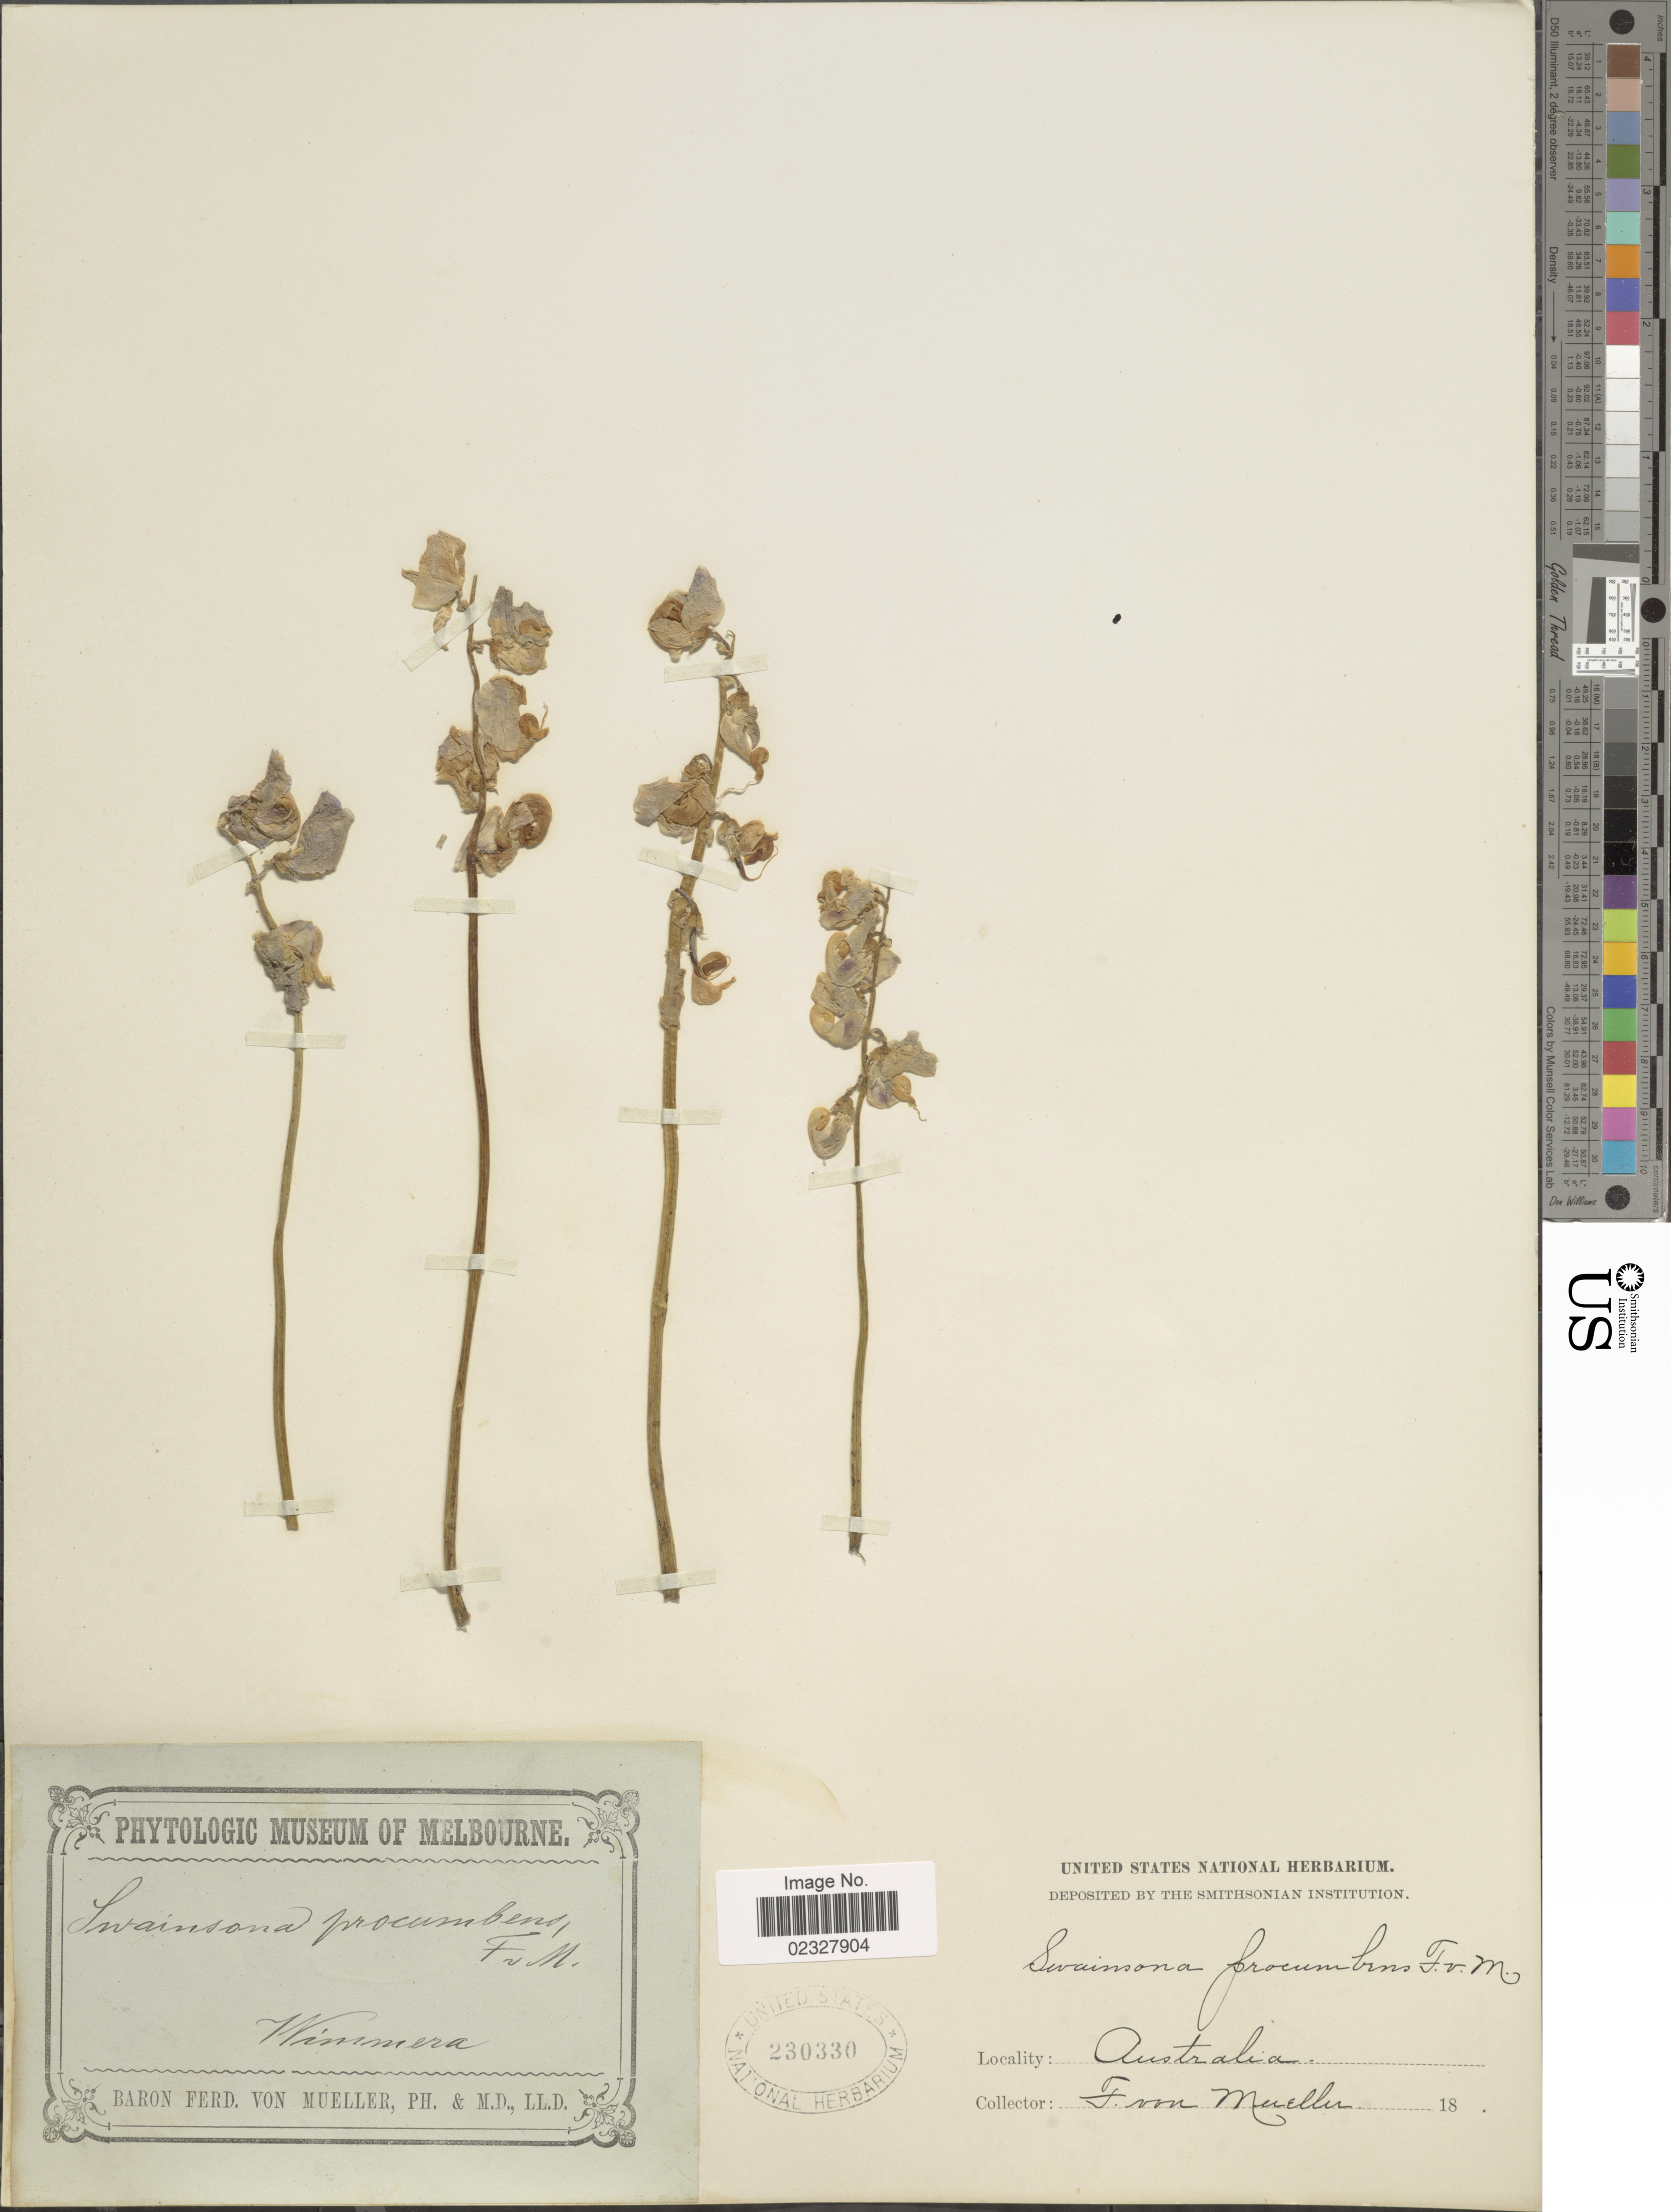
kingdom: Plantae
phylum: Tracheophyta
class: Magnoliopsida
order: Fabales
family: Fabaceae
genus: Swainsona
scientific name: Swainsona procumbens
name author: F. Muell.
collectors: F. von Mueller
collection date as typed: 18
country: Australia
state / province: South Australia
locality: Wimmera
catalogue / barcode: US 230330